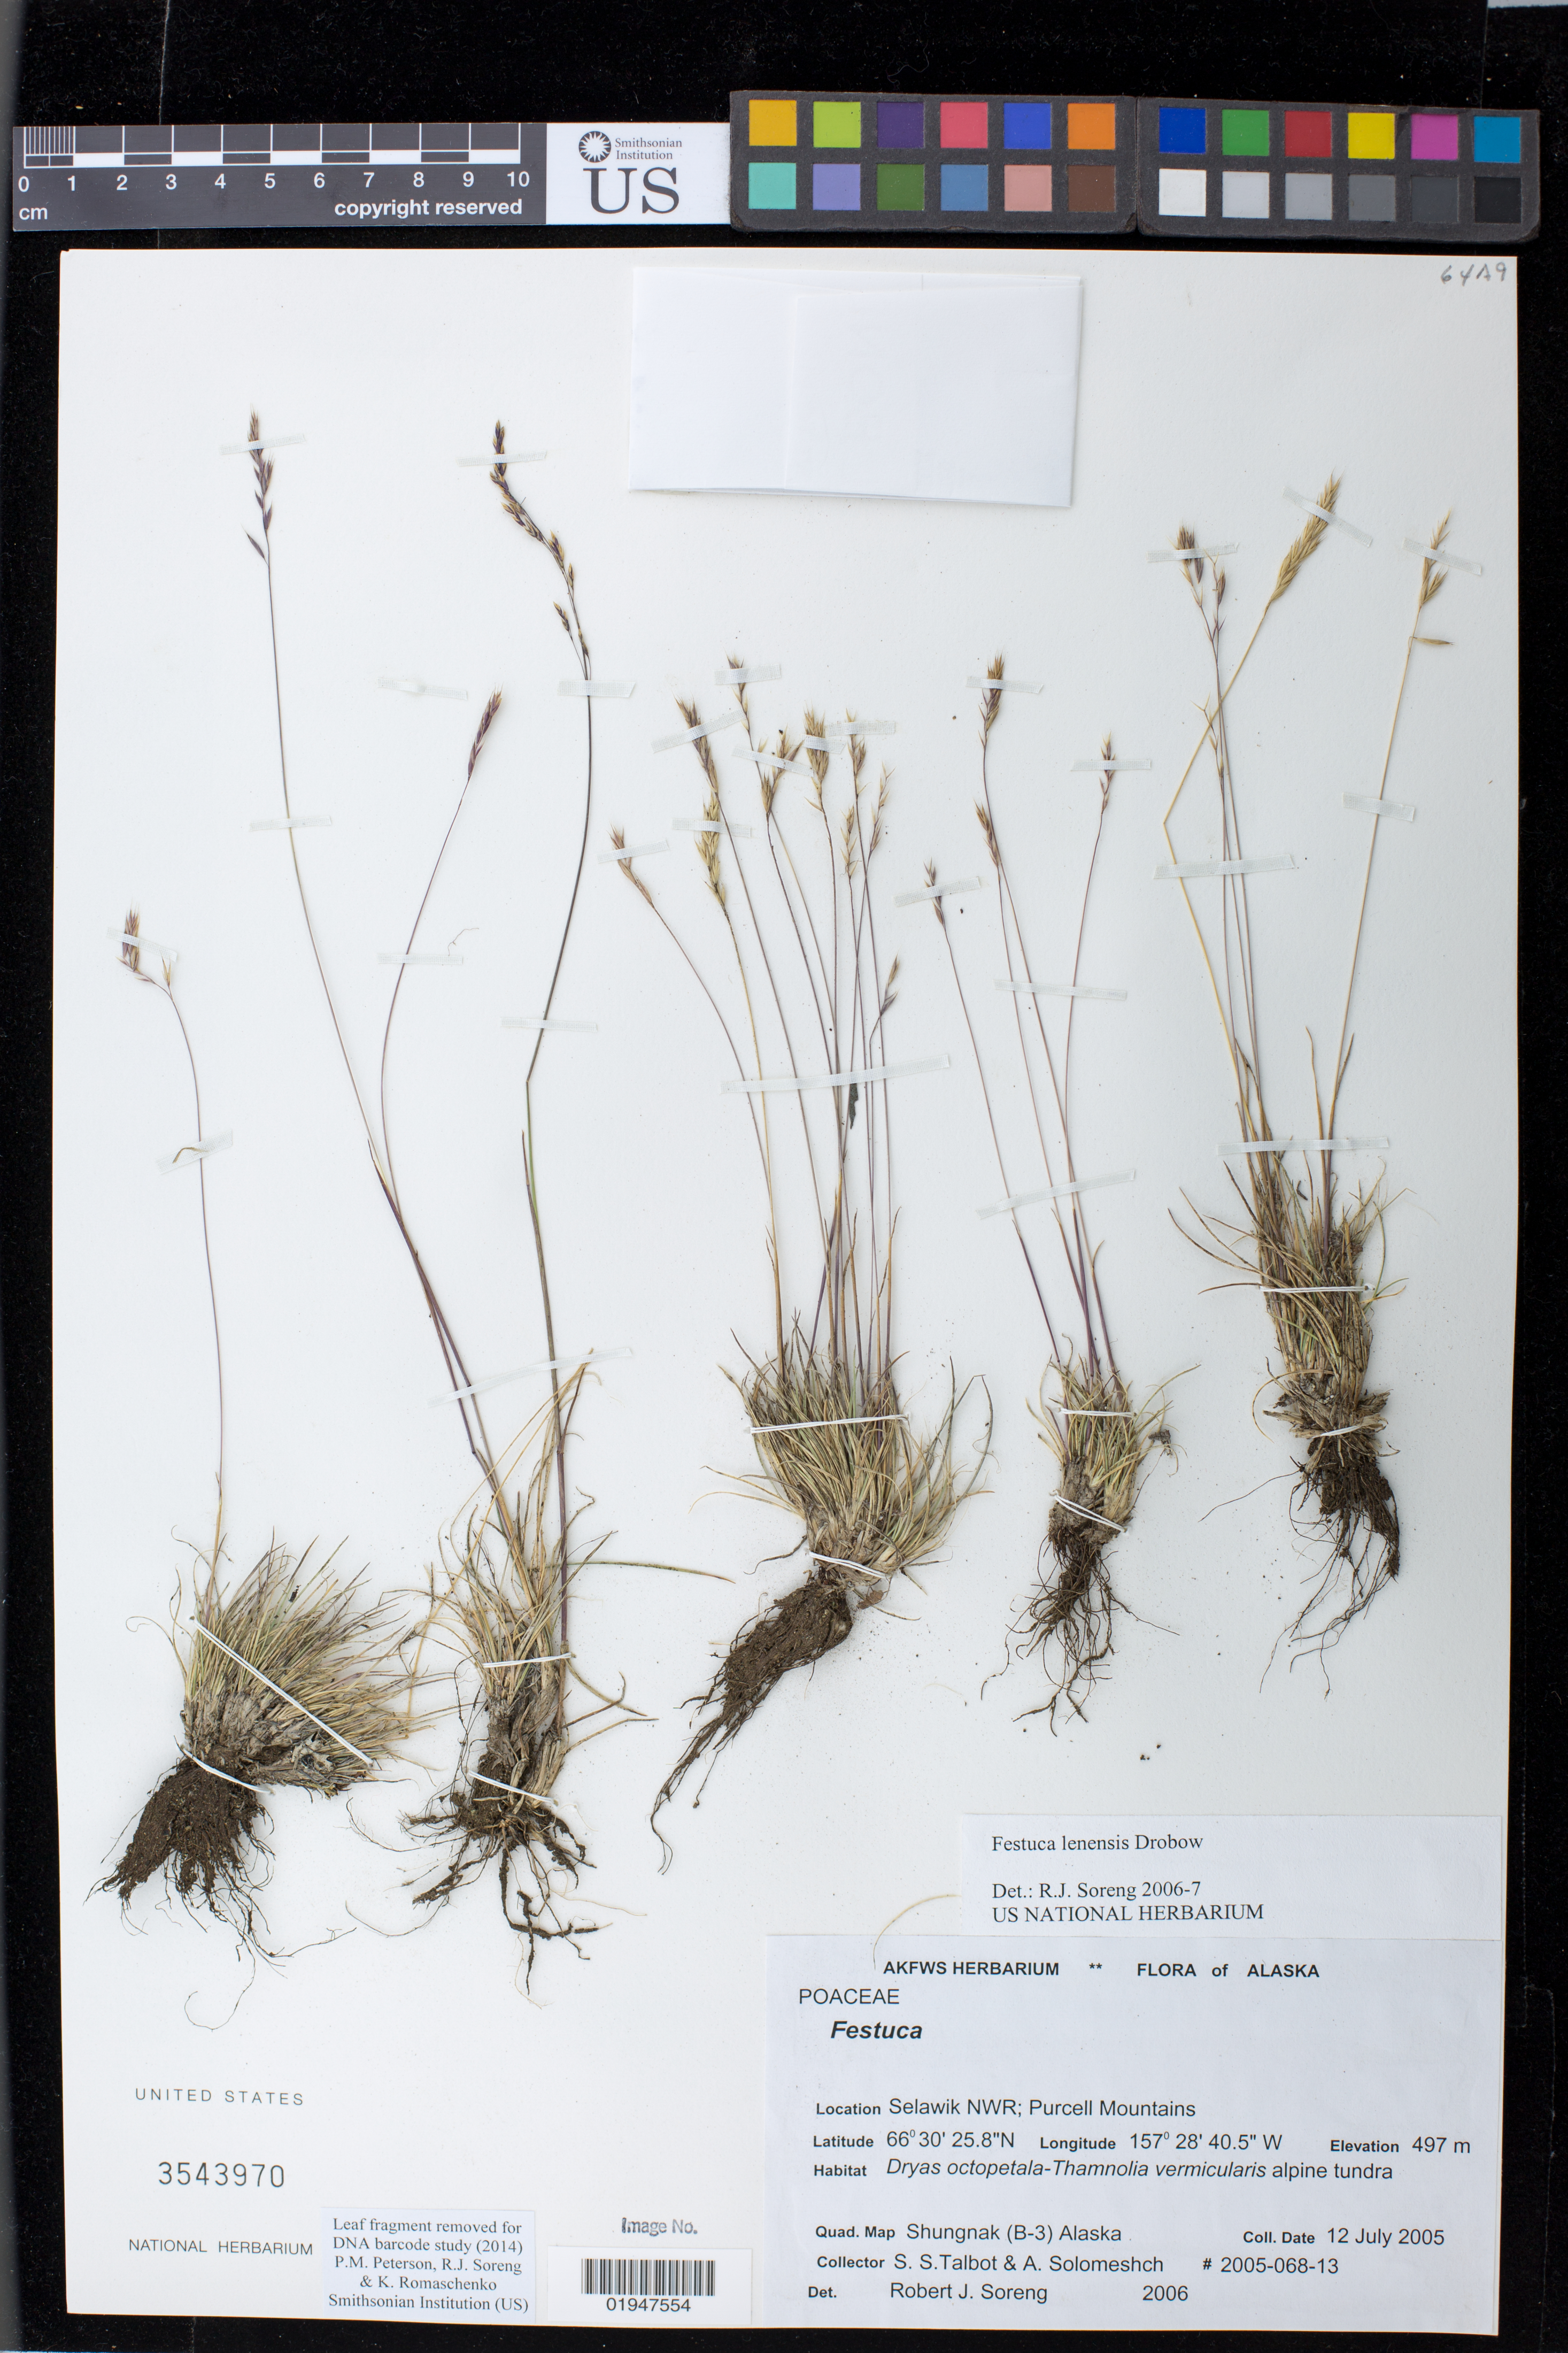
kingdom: Plantae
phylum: Tracheophyta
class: Liliopsida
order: Poales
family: Poaceae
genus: Festuca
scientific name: Festuca lenensis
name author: Drobow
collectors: S. S. Talbot & A. Solomeshch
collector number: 2005-068-13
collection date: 2005-07-12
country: United States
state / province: Alaska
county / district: Northwest Arctic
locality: Selawik NWR; Purcell Mountains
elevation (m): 497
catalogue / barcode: US 3543970